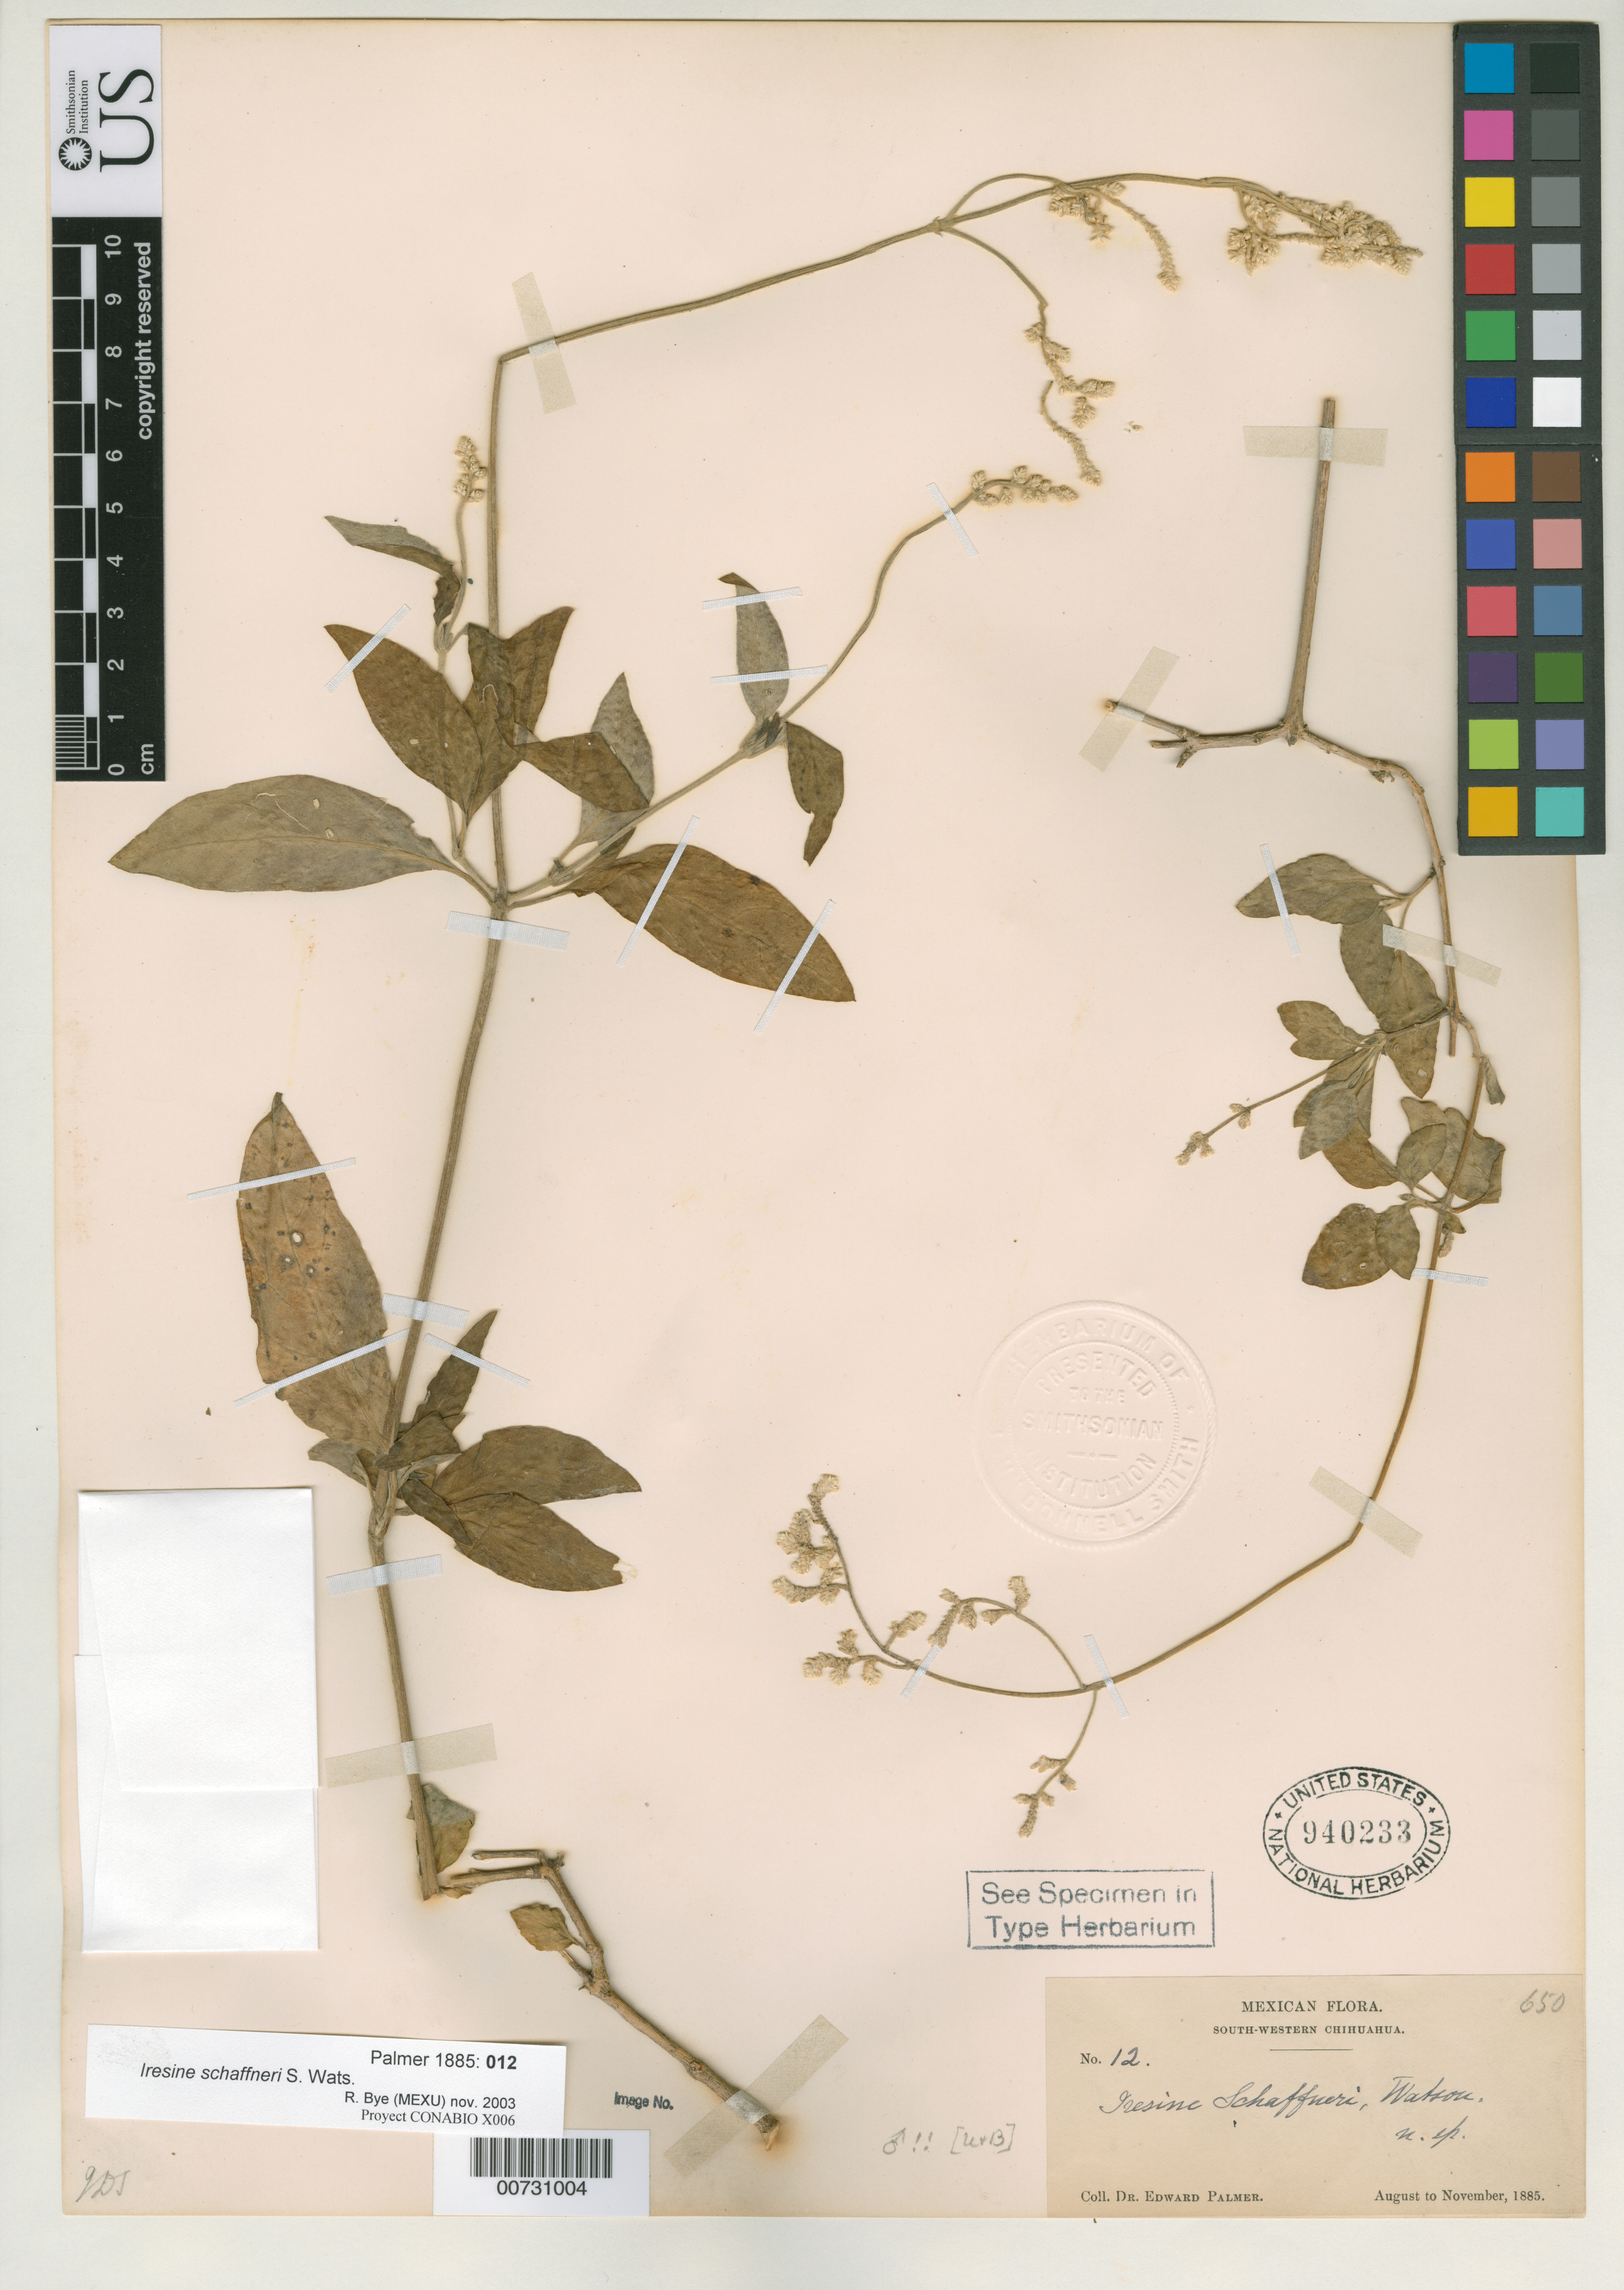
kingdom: Plantae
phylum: Tracheophyta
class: Magnoliopsida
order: Caryophyllales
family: Amaranthaceae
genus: Iresine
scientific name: Iresine schaffneri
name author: S. Watson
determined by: Bye, R. A., (COLO), University of Colorado Museum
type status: Isosyntype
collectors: E. Palmer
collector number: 12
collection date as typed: Aug 1885 to Nov 1885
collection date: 1885-08/1885-11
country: Mexico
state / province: Chihuahua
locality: South-western Chihuahua.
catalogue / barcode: US 940233